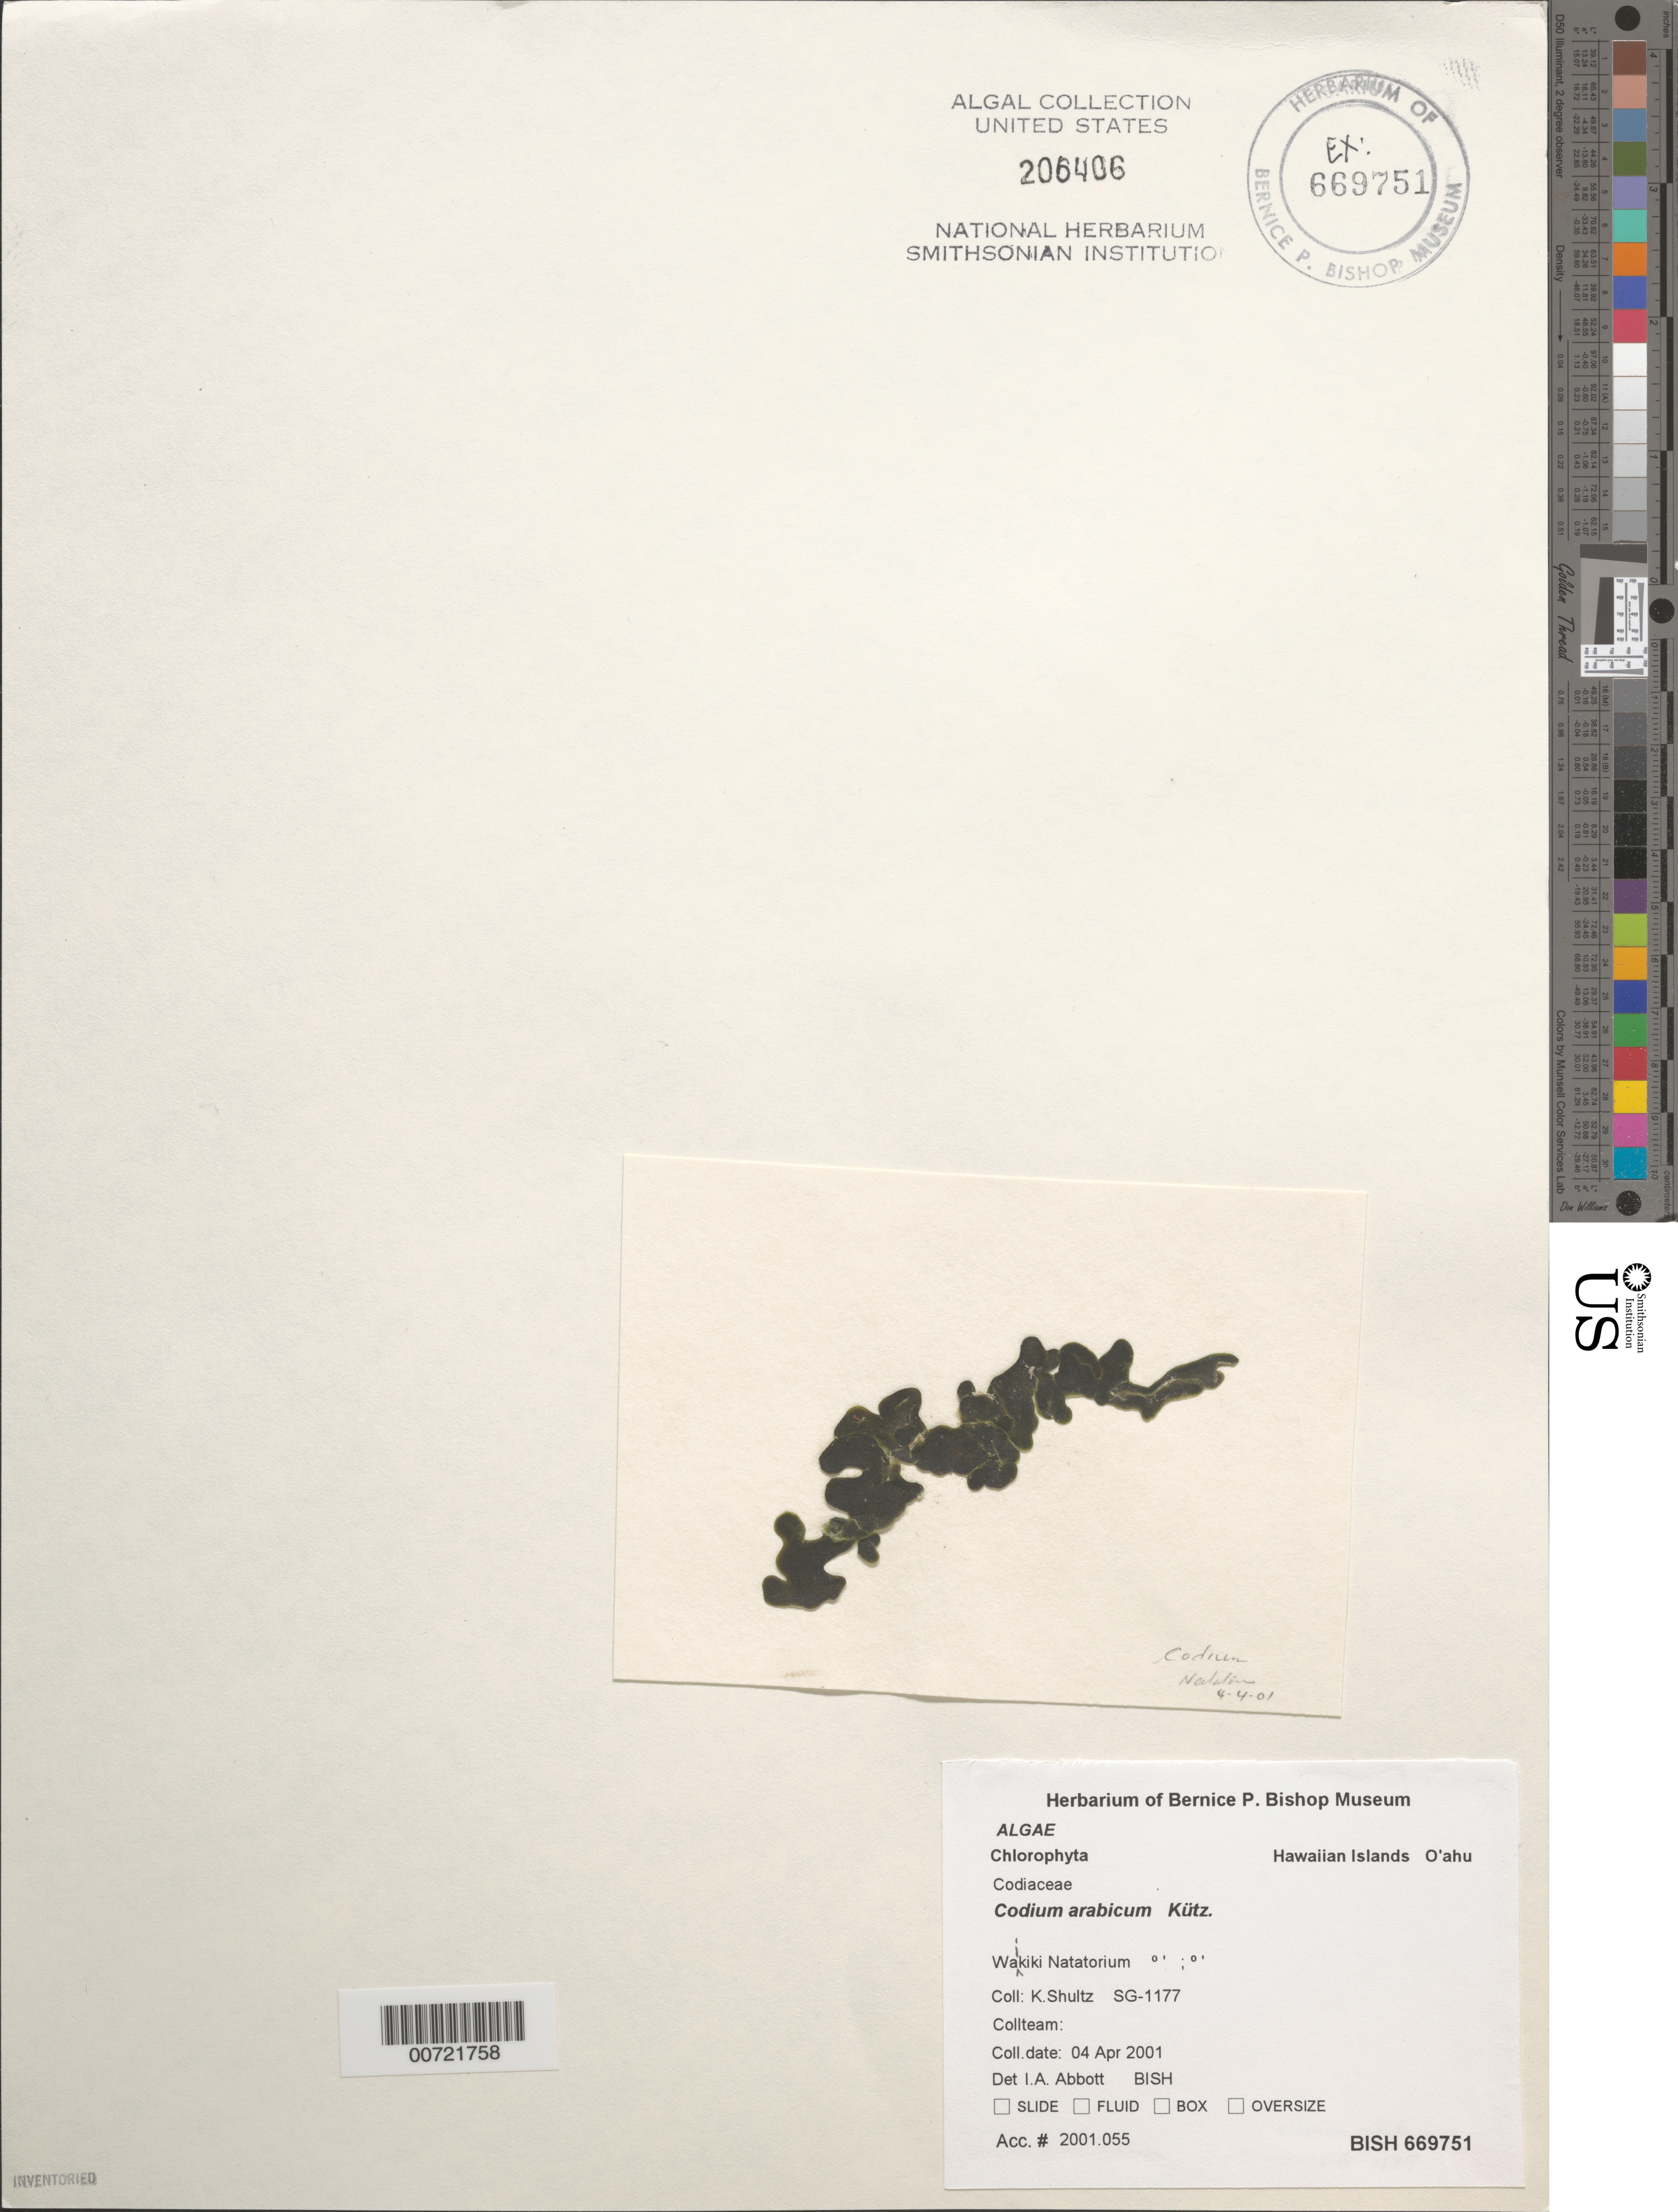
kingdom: Plantae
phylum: Chlorophyta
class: Ulvophyceae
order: Bryopsidales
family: Codiaceae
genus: Codium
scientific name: Codium arabicum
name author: Kütz.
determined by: Abbott, Isabella A.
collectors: K. Shultz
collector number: SG-1177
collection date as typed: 04 Apr 2001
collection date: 2001-04-04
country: United States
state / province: Hawaii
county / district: Honolulu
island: Oahu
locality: Waikiki, Natatorium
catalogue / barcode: US 206406